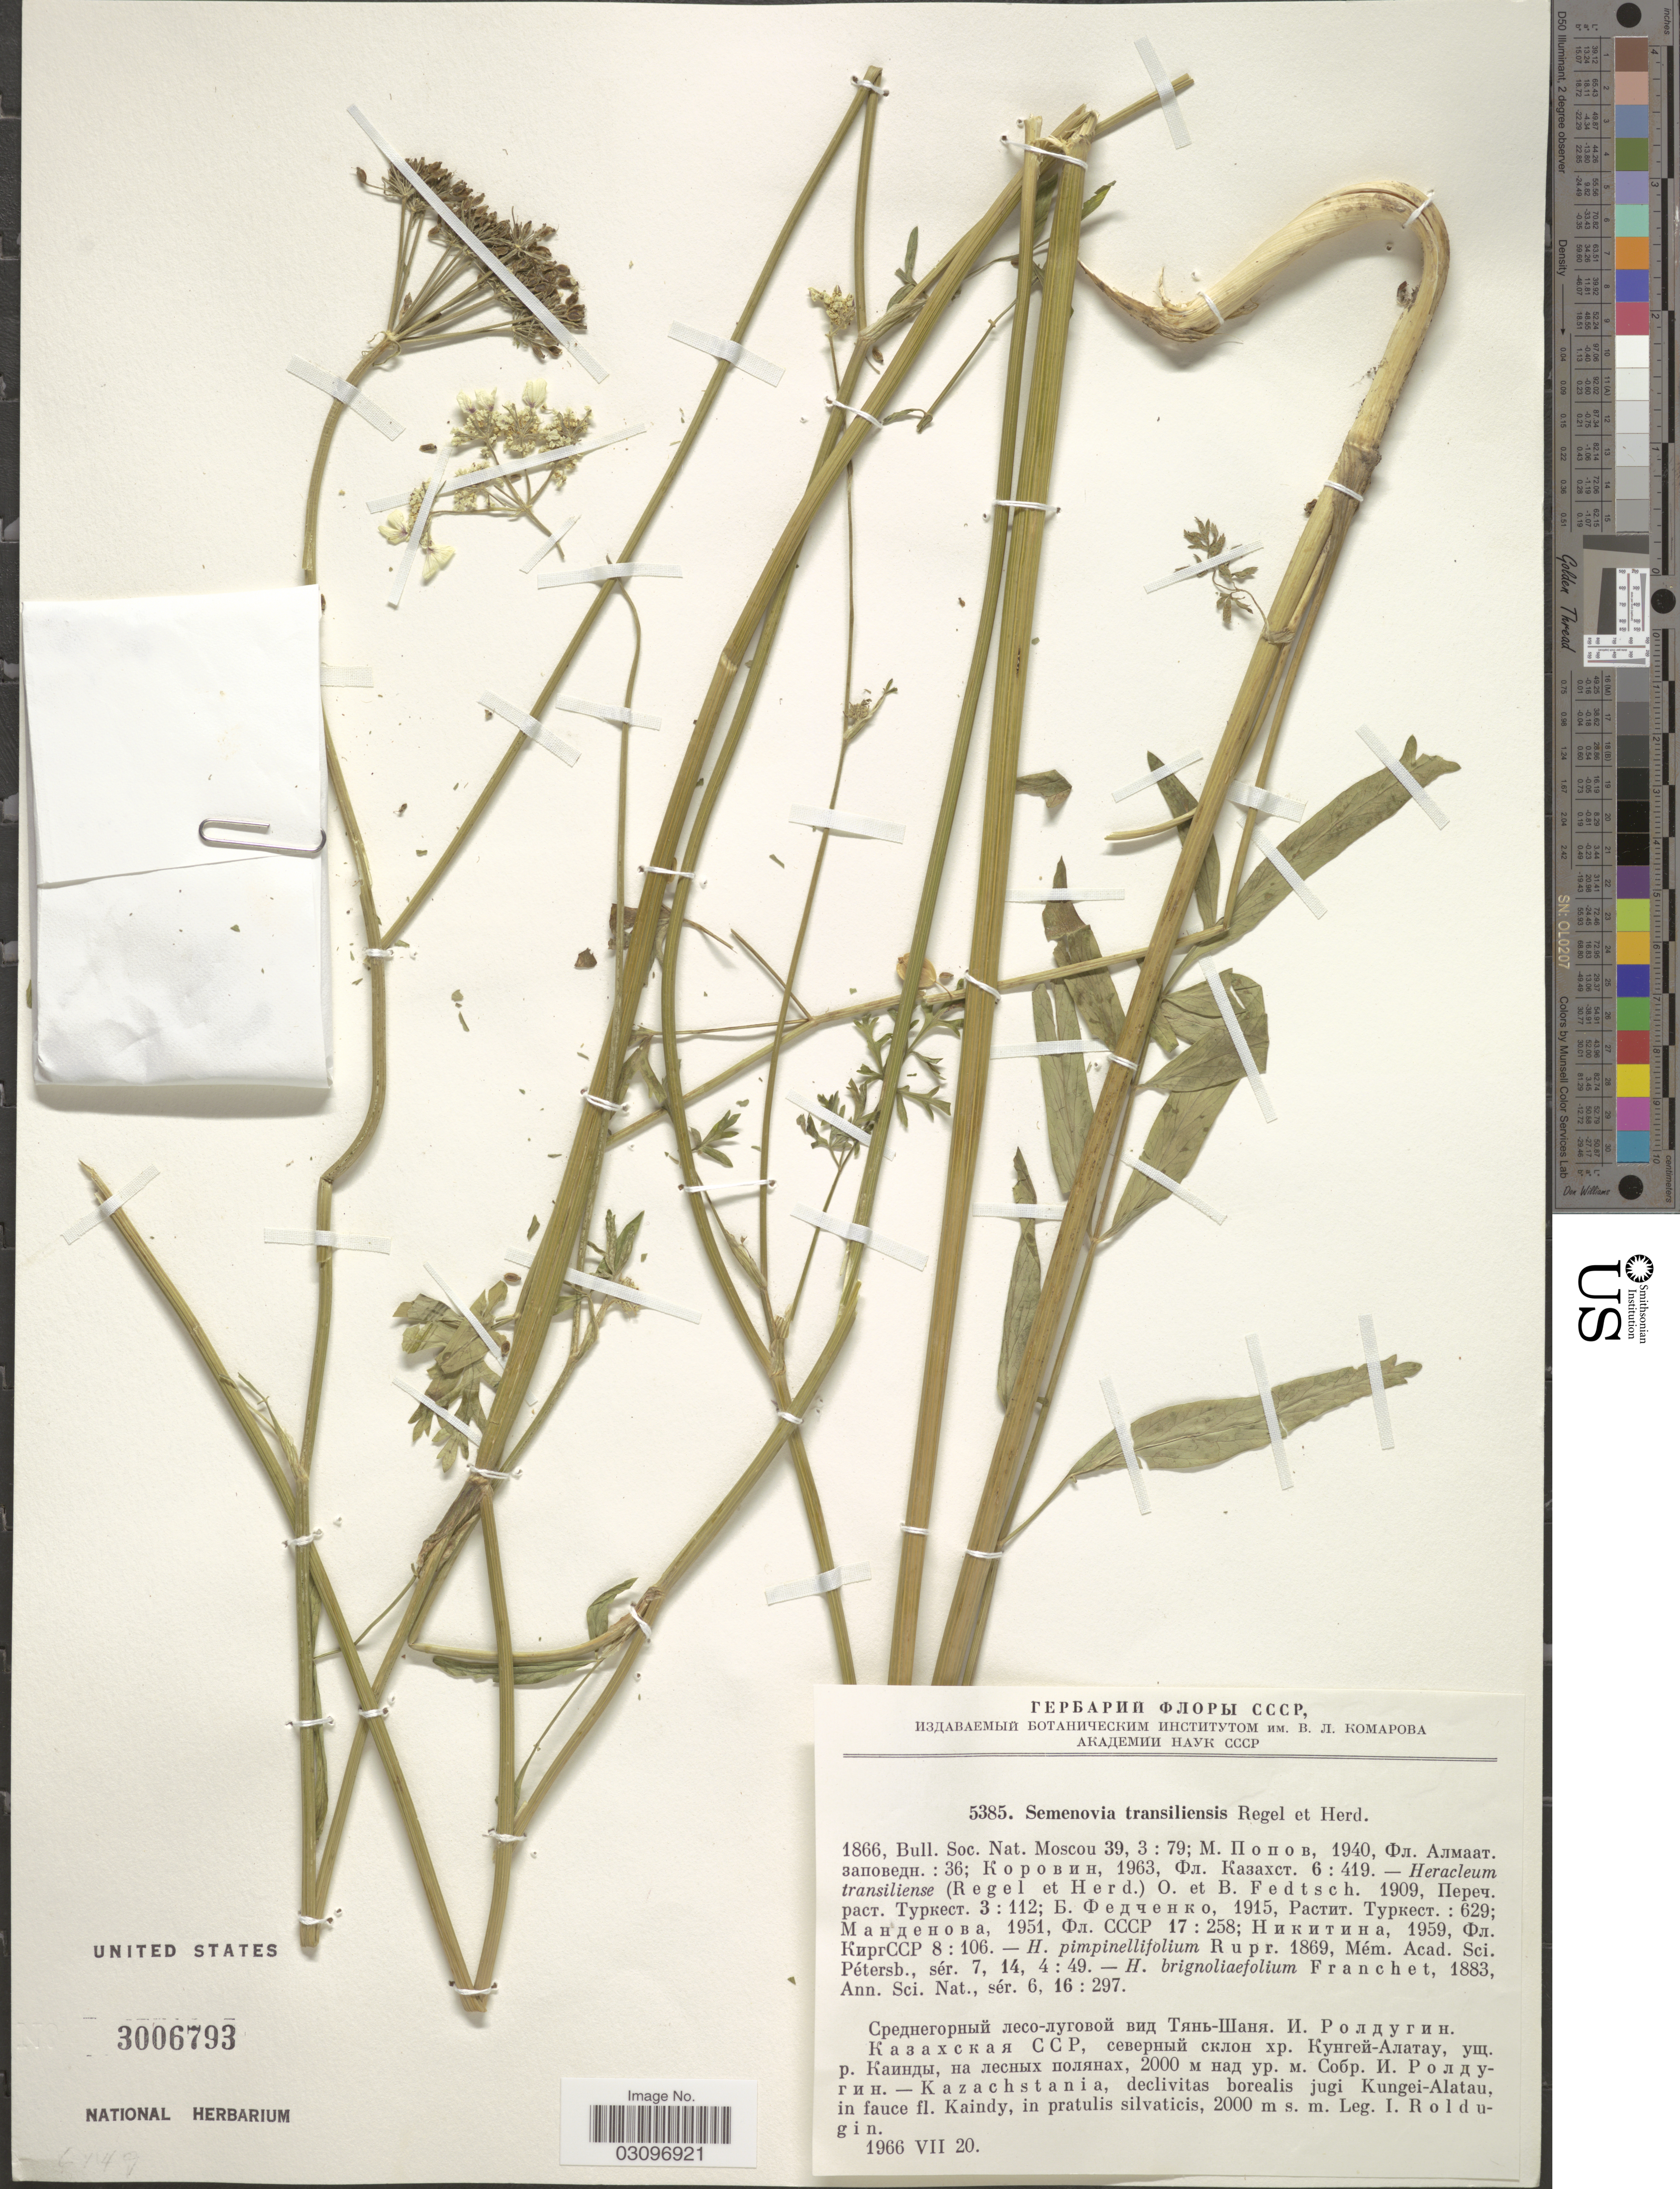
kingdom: Plantae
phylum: Tracheophyta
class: Magnoliopsida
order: Apiales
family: Apiaceae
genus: Semenovia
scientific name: Semenovia transiliensis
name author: Regel & Herder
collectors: I. Roldugin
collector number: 5385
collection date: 1966-07-20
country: Kazakhstan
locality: Kazachstania, declivitas borealis jugi Kungei-Alatau, in fauce fl. Kaindy, in pratulis silvaticis.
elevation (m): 2000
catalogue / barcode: US 3006793